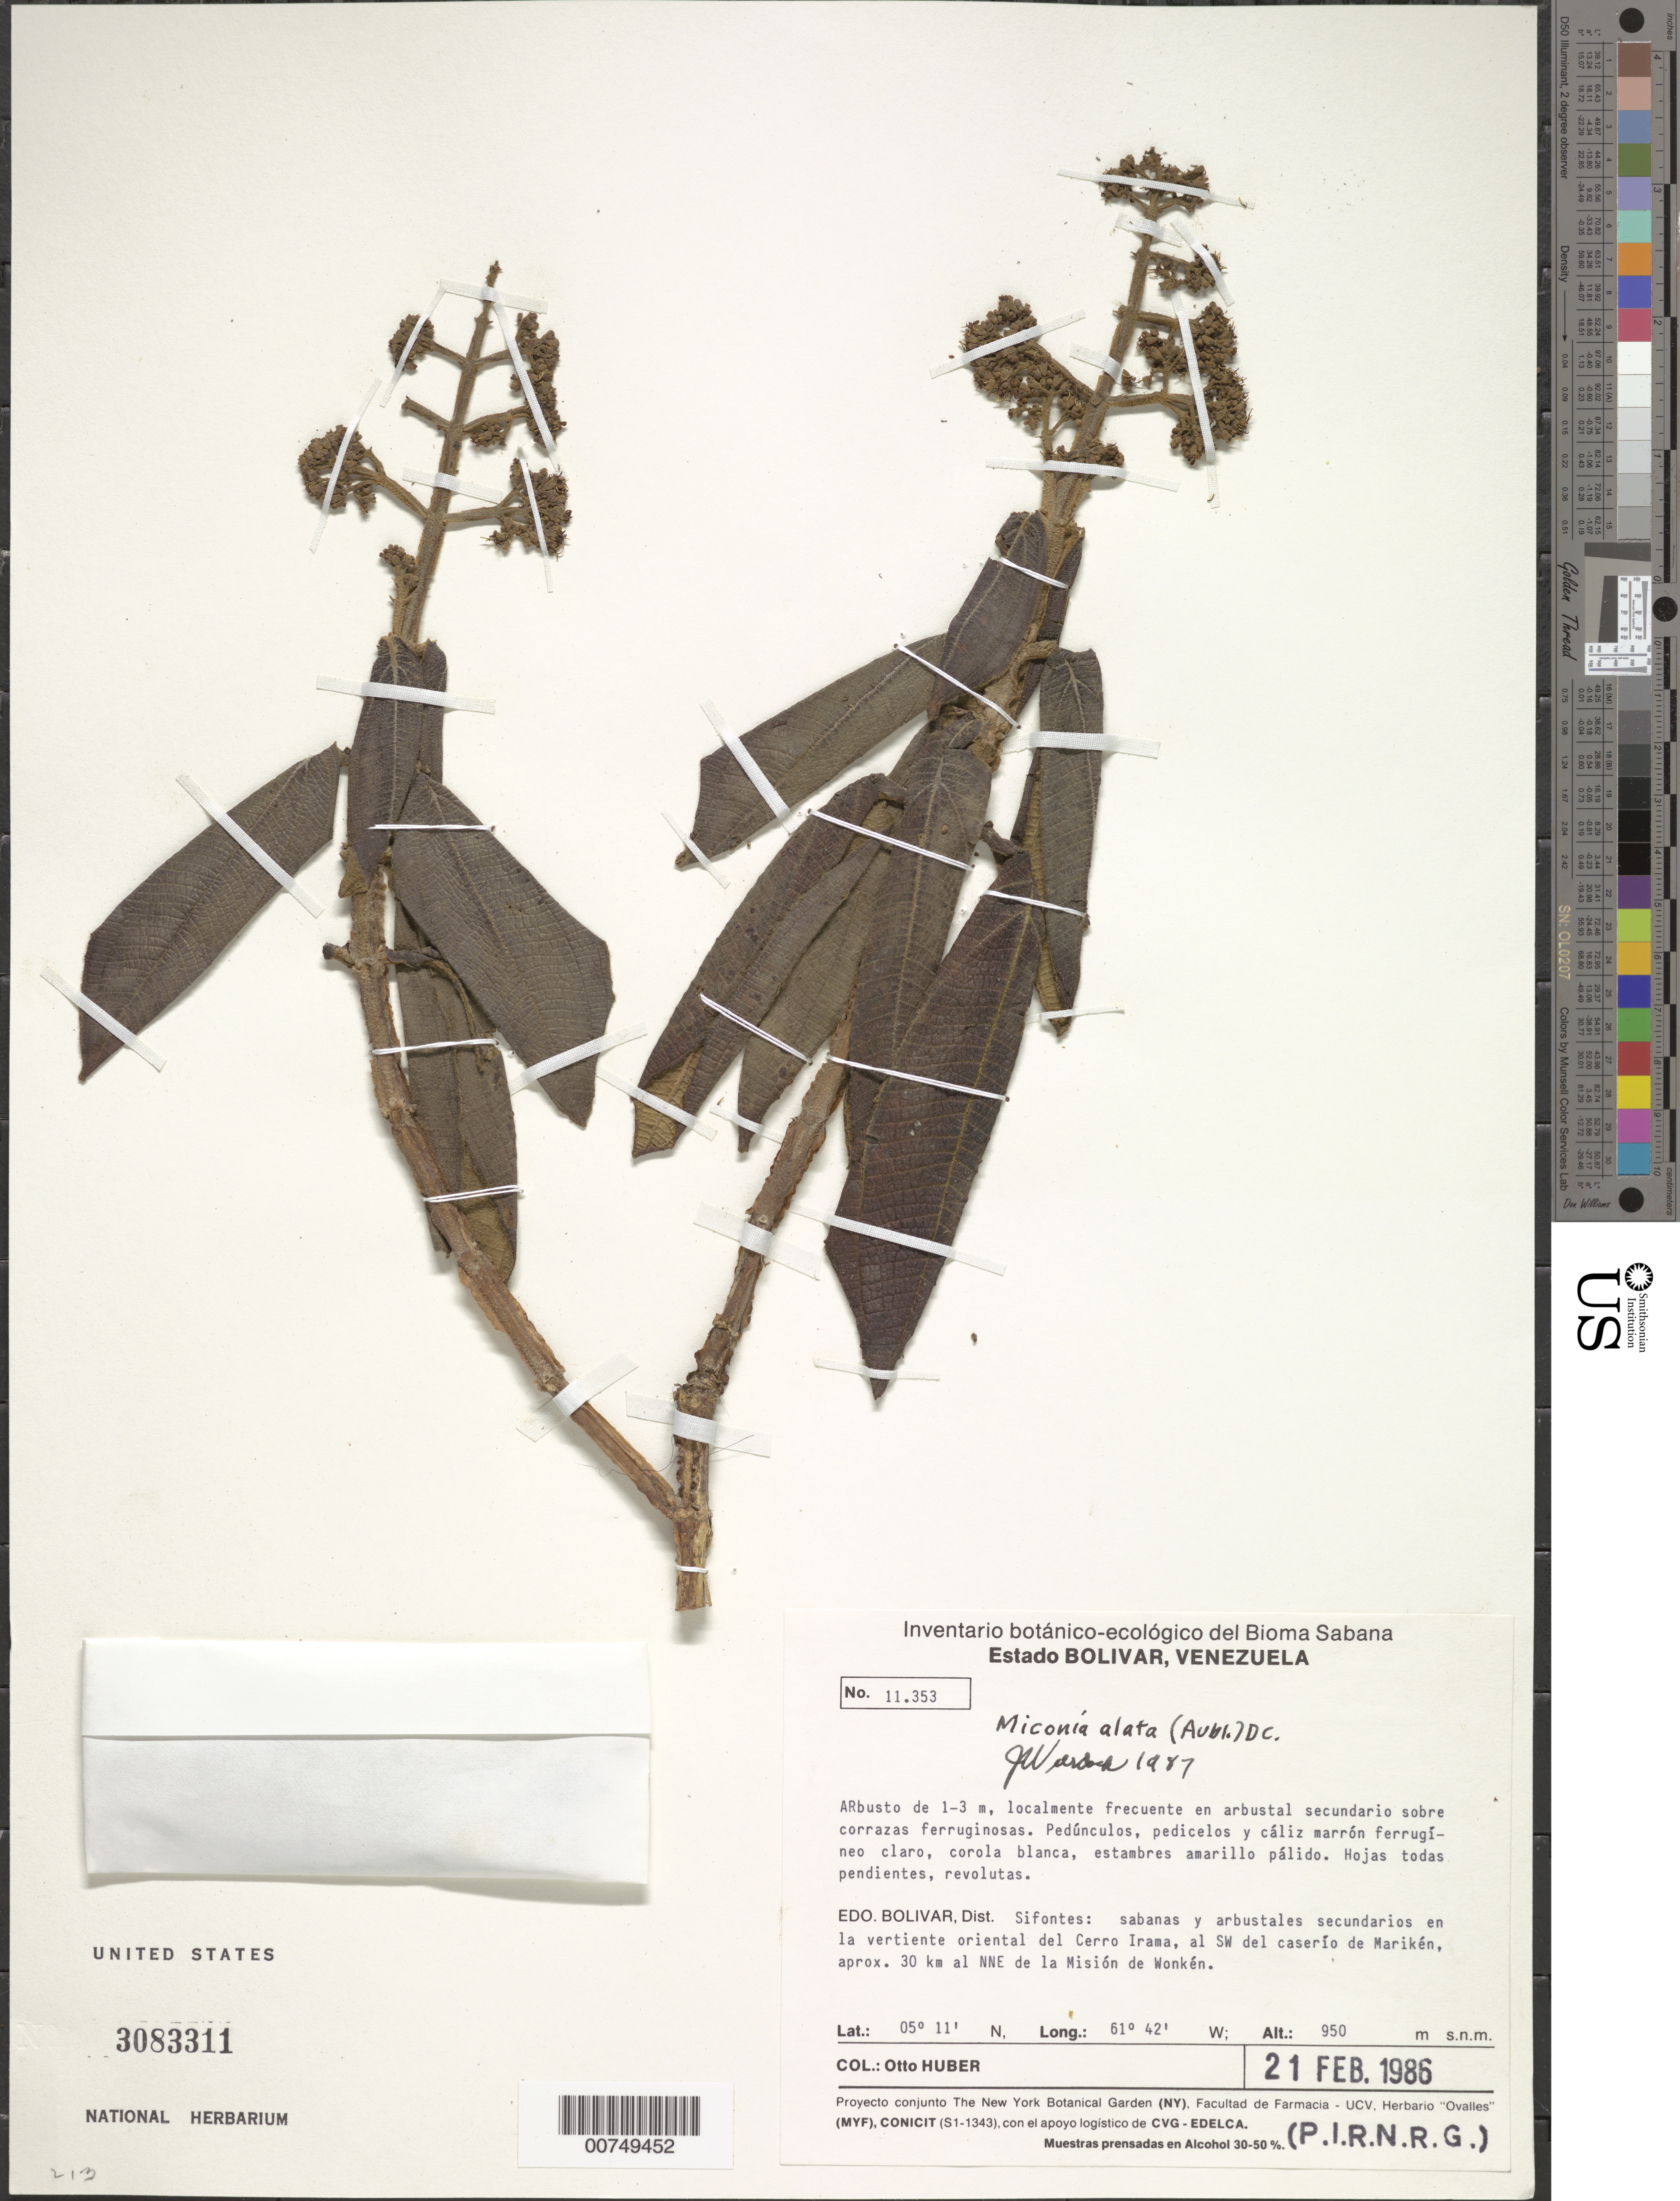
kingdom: Plantae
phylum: Tracheophyta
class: Magnoliopsida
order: Myrtales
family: Melastomataceae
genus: Miconia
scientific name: Miconia alata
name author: (Aubl.) DC.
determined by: Wurdack, John J., (US), US (UNITED STATES)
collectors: O. Huber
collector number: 11353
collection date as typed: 21-Feb-86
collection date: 1986-02-21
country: Venezuela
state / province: Bolívar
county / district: Sifontes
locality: Cerro Irama, SW of Marikén, 30 km NNE of Misión de Wonkén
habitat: Arbustal secundario sobre corrazas ferruginosas; sabanas y arbustales secundarios en la vertiente oriental del cerro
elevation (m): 950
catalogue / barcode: US 3083311